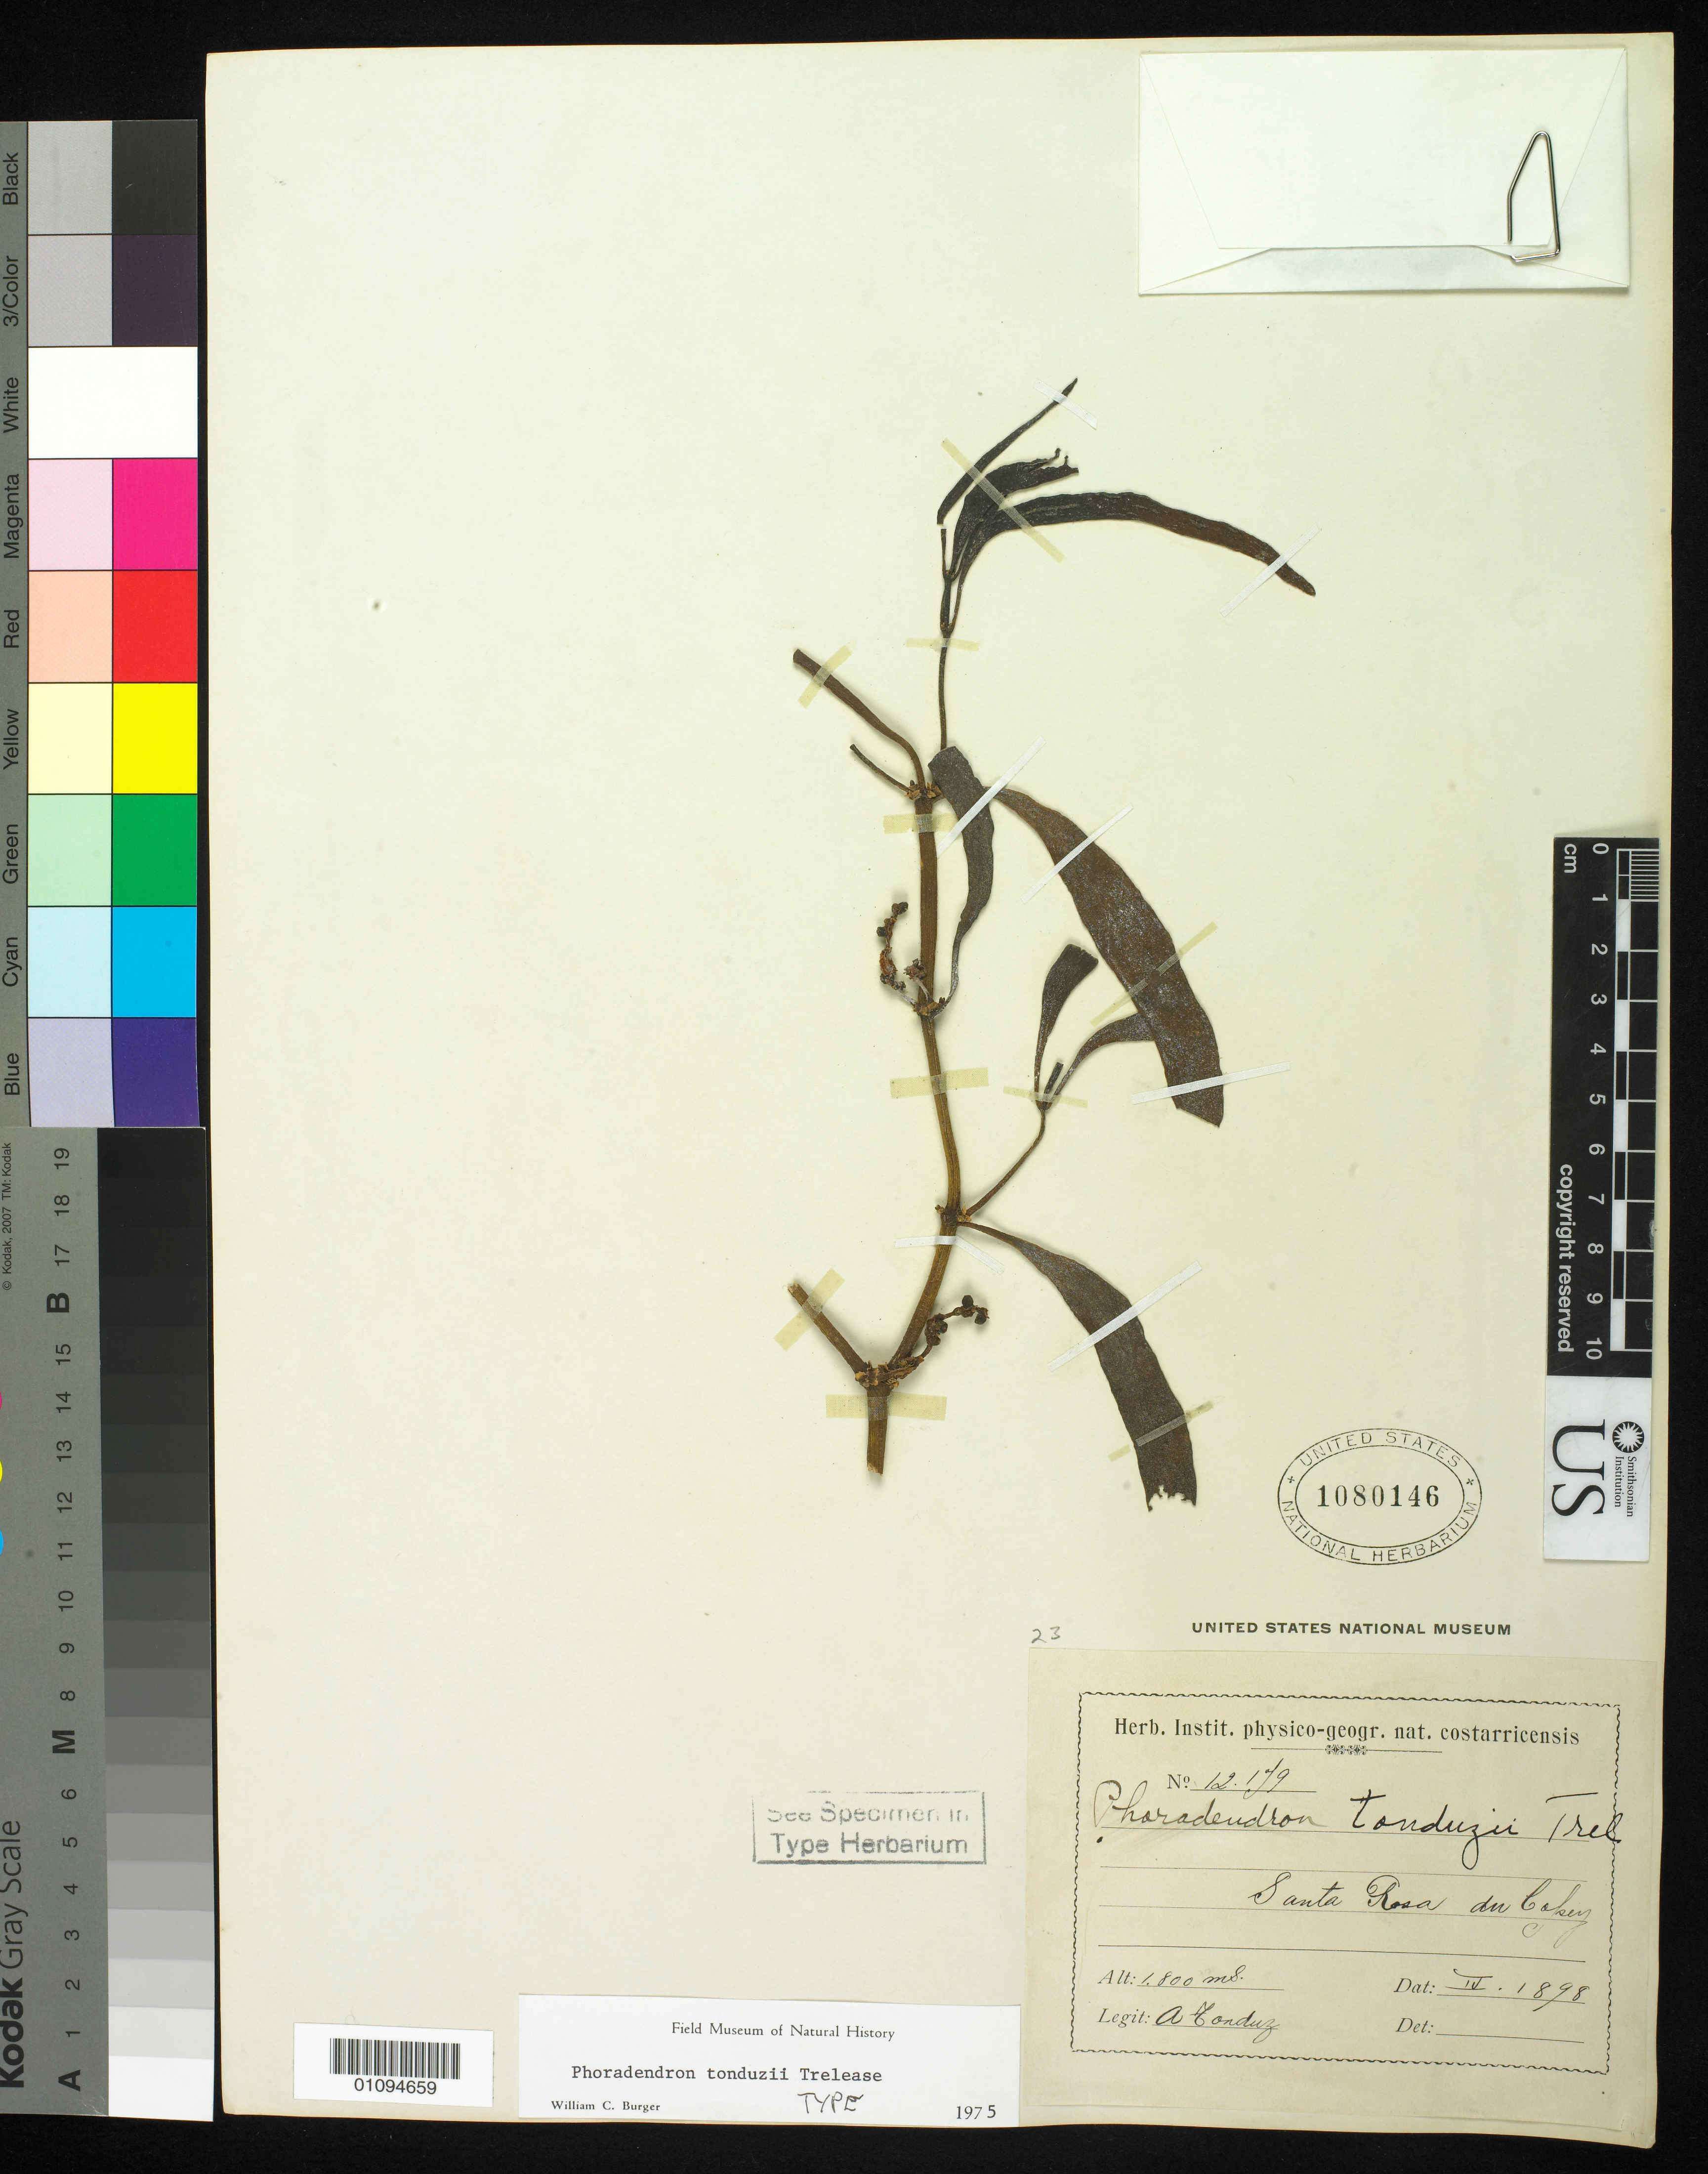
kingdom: Plantae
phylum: Tracheophyta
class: Magnoliopsida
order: Santalales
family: Viscaceae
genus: Phoradendron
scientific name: Phoradendron tonduzii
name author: Trel.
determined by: Burger, William C.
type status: Isotype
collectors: A. Tonduz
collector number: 12179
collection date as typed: Apr 1898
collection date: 1898-04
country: Costa Rica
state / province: San José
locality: Santa Rosa du Copey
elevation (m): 1800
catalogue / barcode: US 1080146